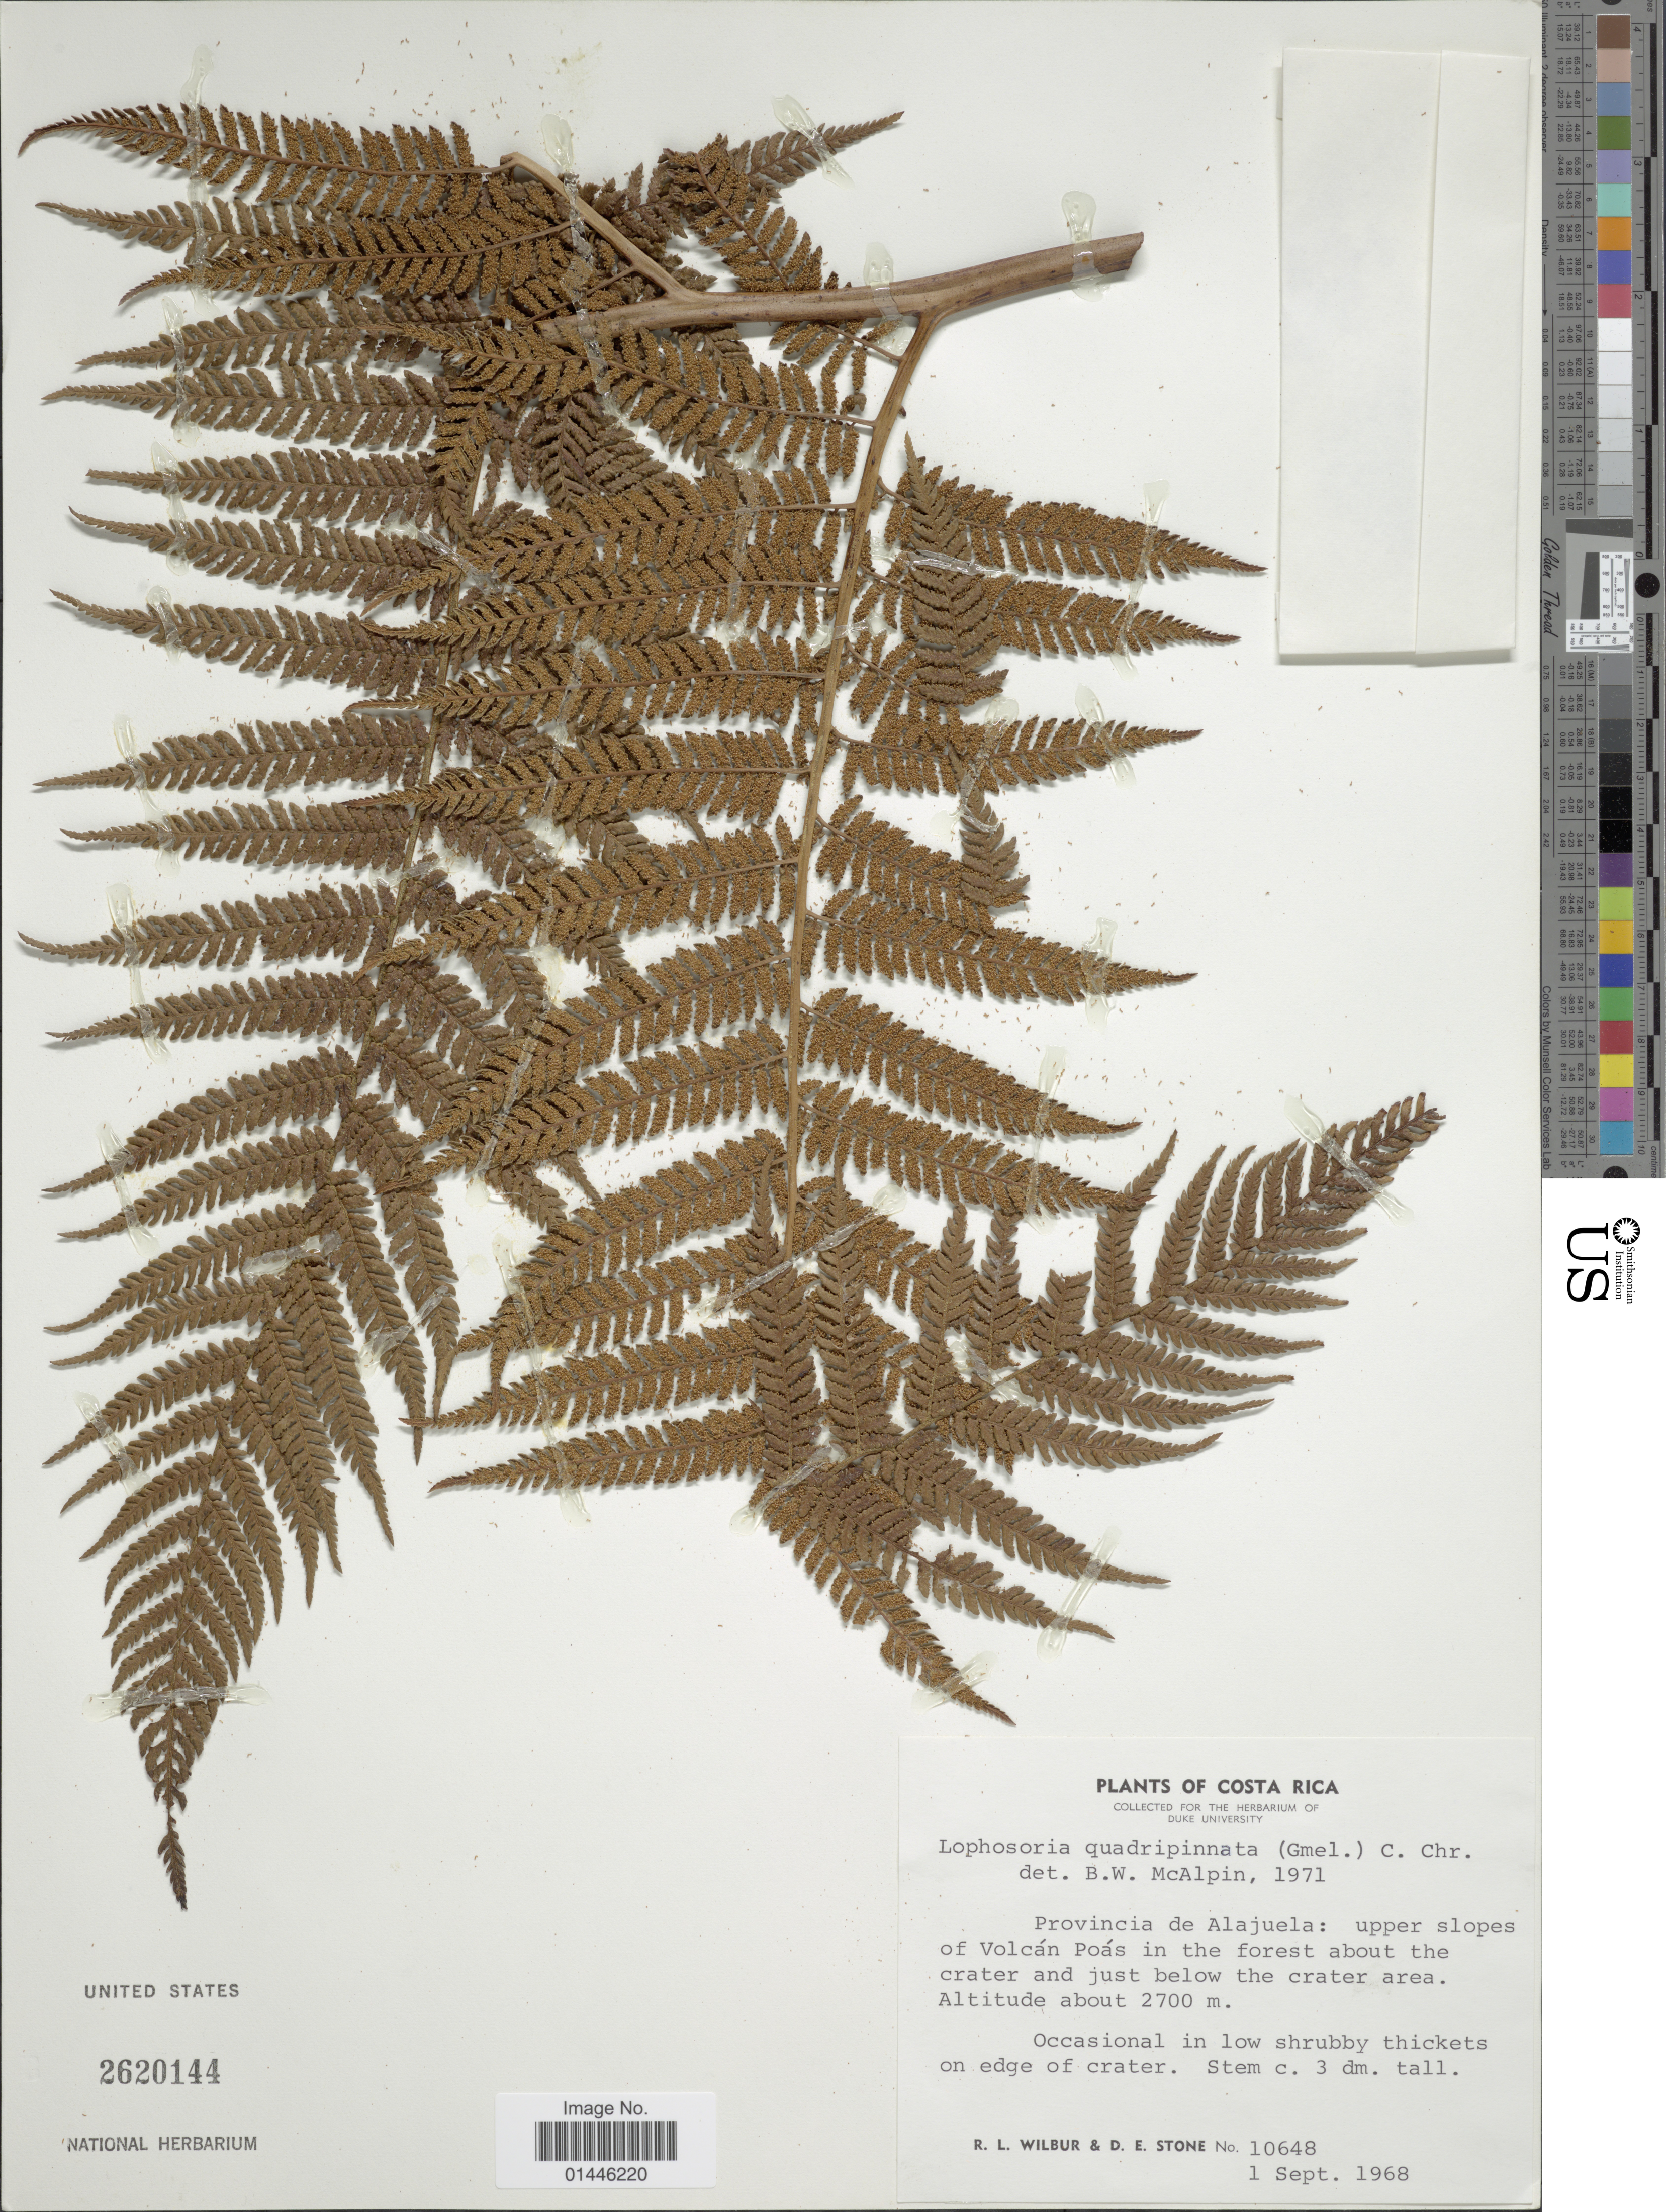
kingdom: Plantae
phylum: Tracheophyta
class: Polypodiopsida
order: Cyatheales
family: Dicksoniaceae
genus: Lophosoria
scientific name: Lophosoria quadripinnata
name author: (J.F. Gmel.) C. Chr.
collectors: R. L. Wilbur & D. E. Stone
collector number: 10648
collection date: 1968-09-01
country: Costa Rica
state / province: Alajuela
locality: Upper slopes of Volcán Poás in the forest about the crater and just below the crater area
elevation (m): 2700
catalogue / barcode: US 2620144